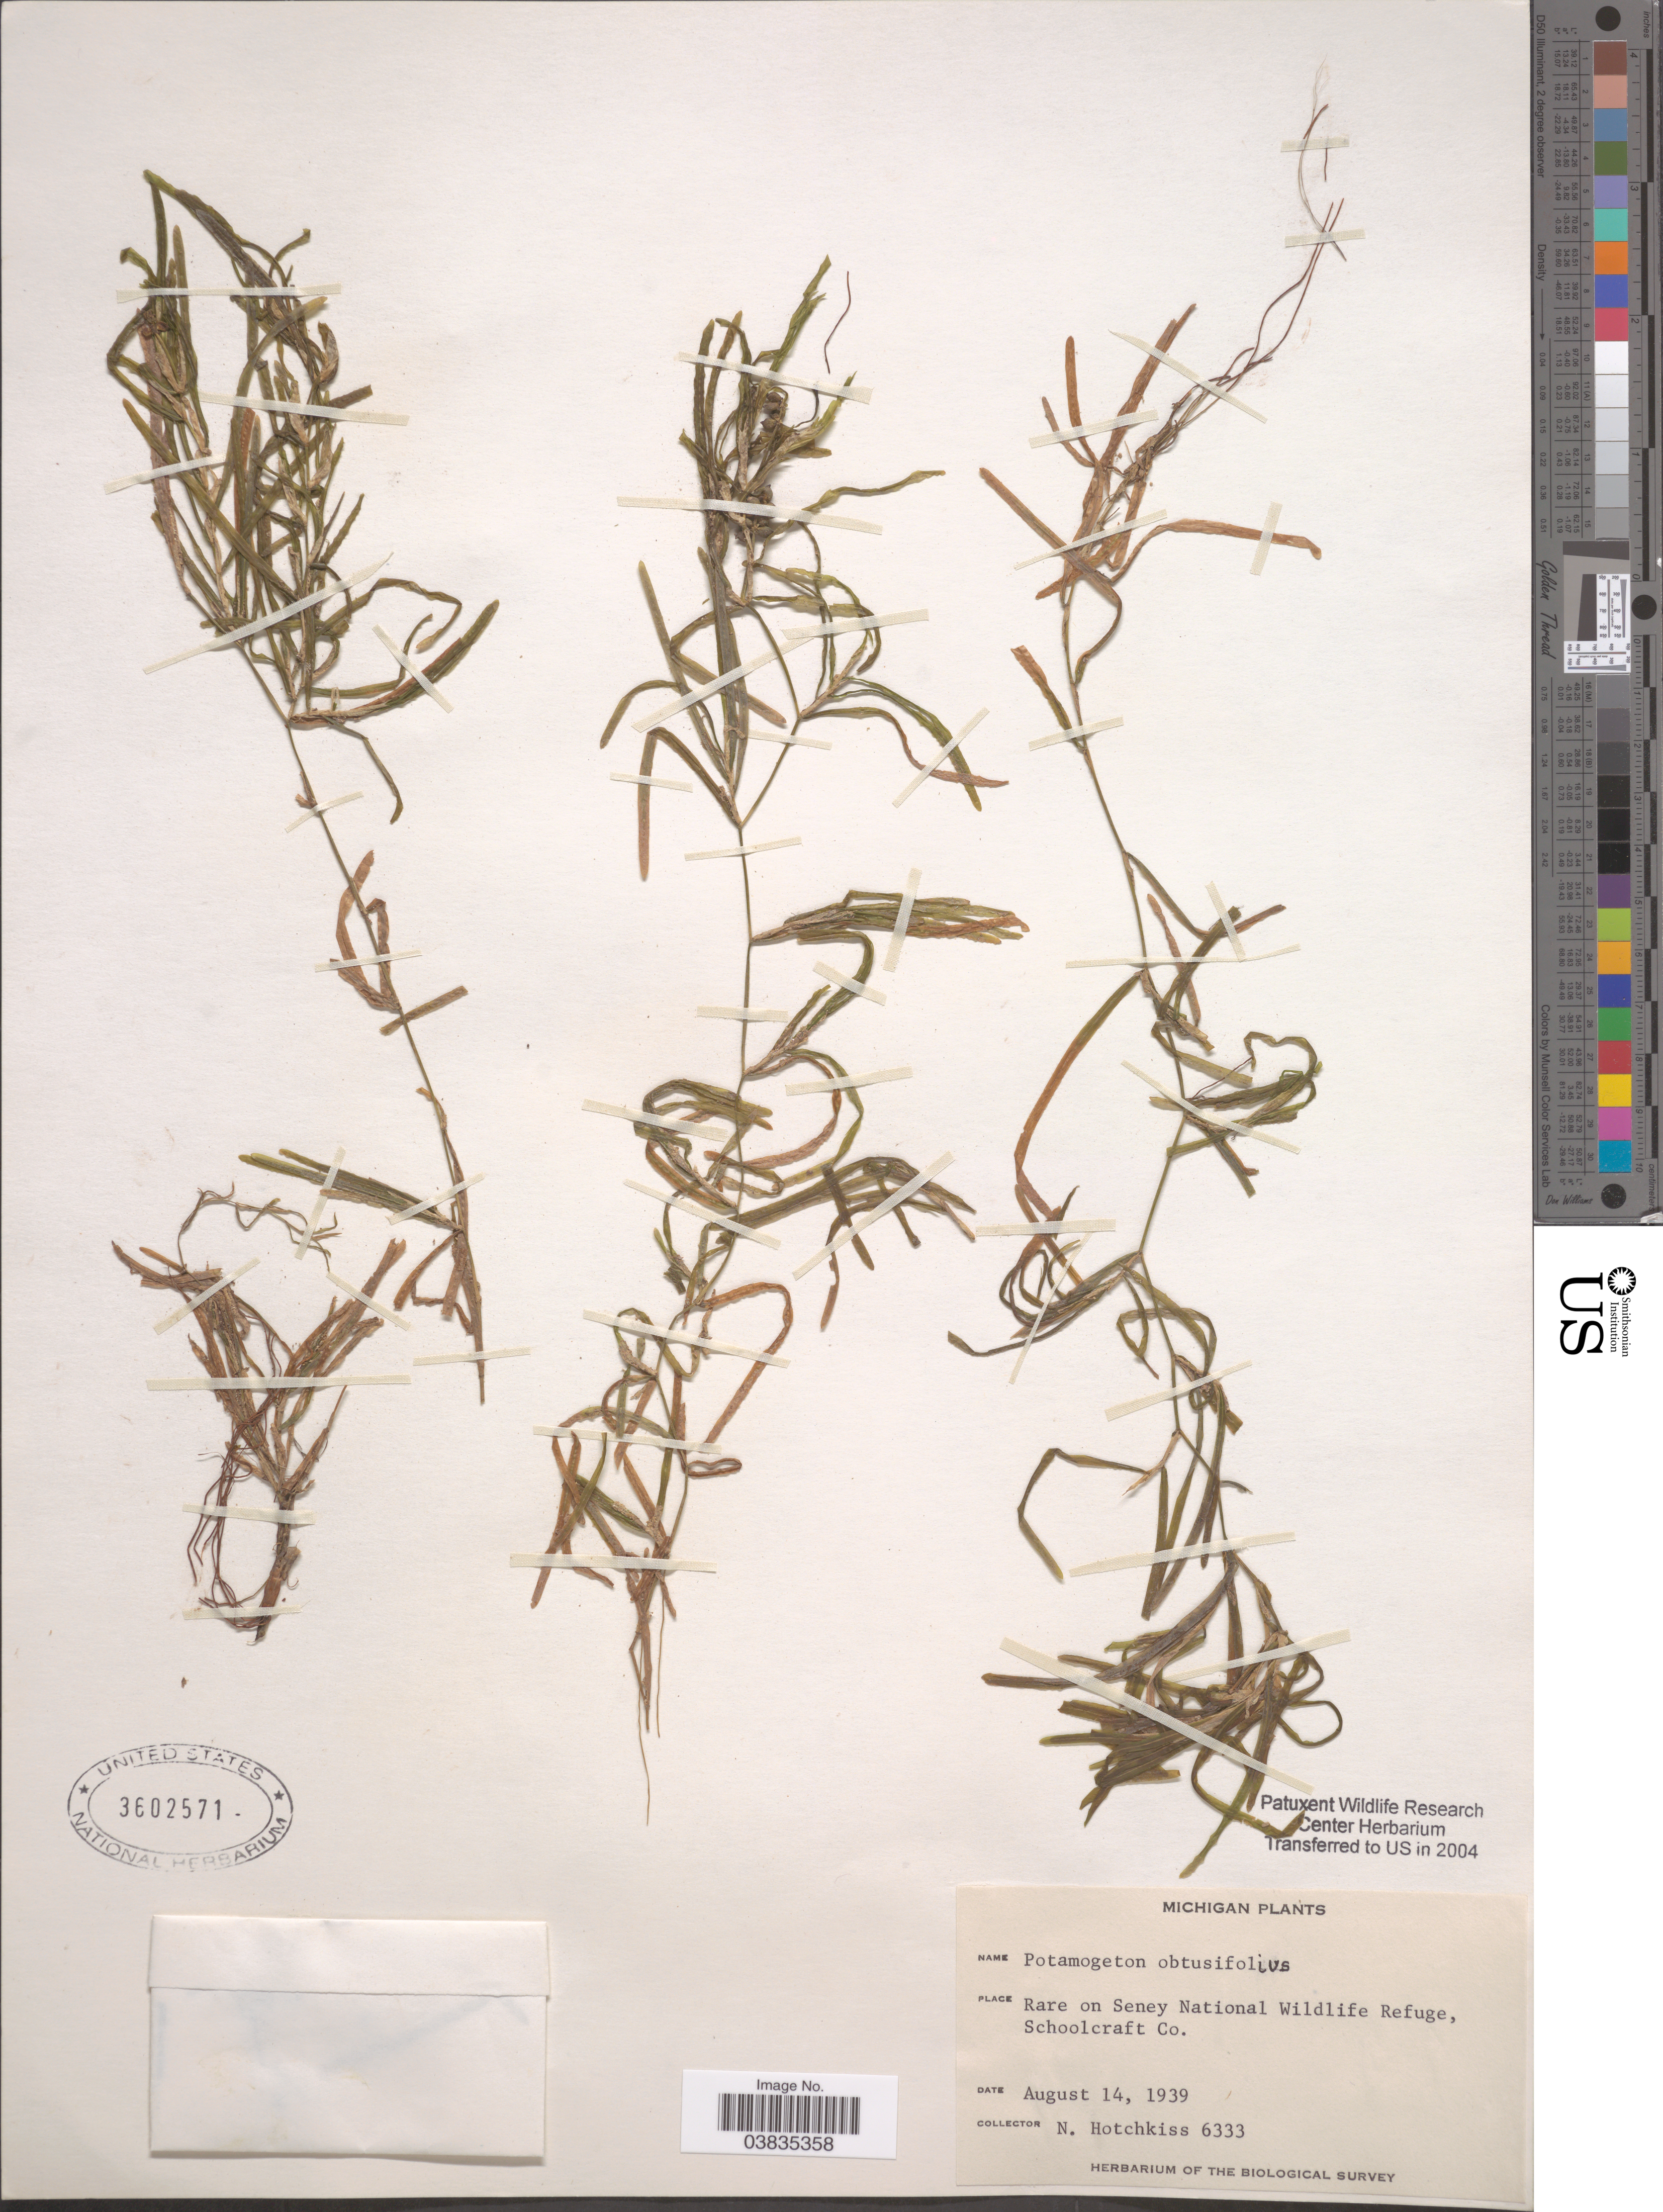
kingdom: Plantae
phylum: Tracheophyta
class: Liliopsida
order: Alismatales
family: Potamogetonaceae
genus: Potamogeton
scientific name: Potamogeton obtusifolius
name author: Mert. & W.D.J. Koch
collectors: N. Hotchkiss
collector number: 6333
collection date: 1939-08-14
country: United States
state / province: Michigan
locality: On Seney National Wildlife Refuge, Schoolcraft Co.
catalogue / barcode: US 3602571